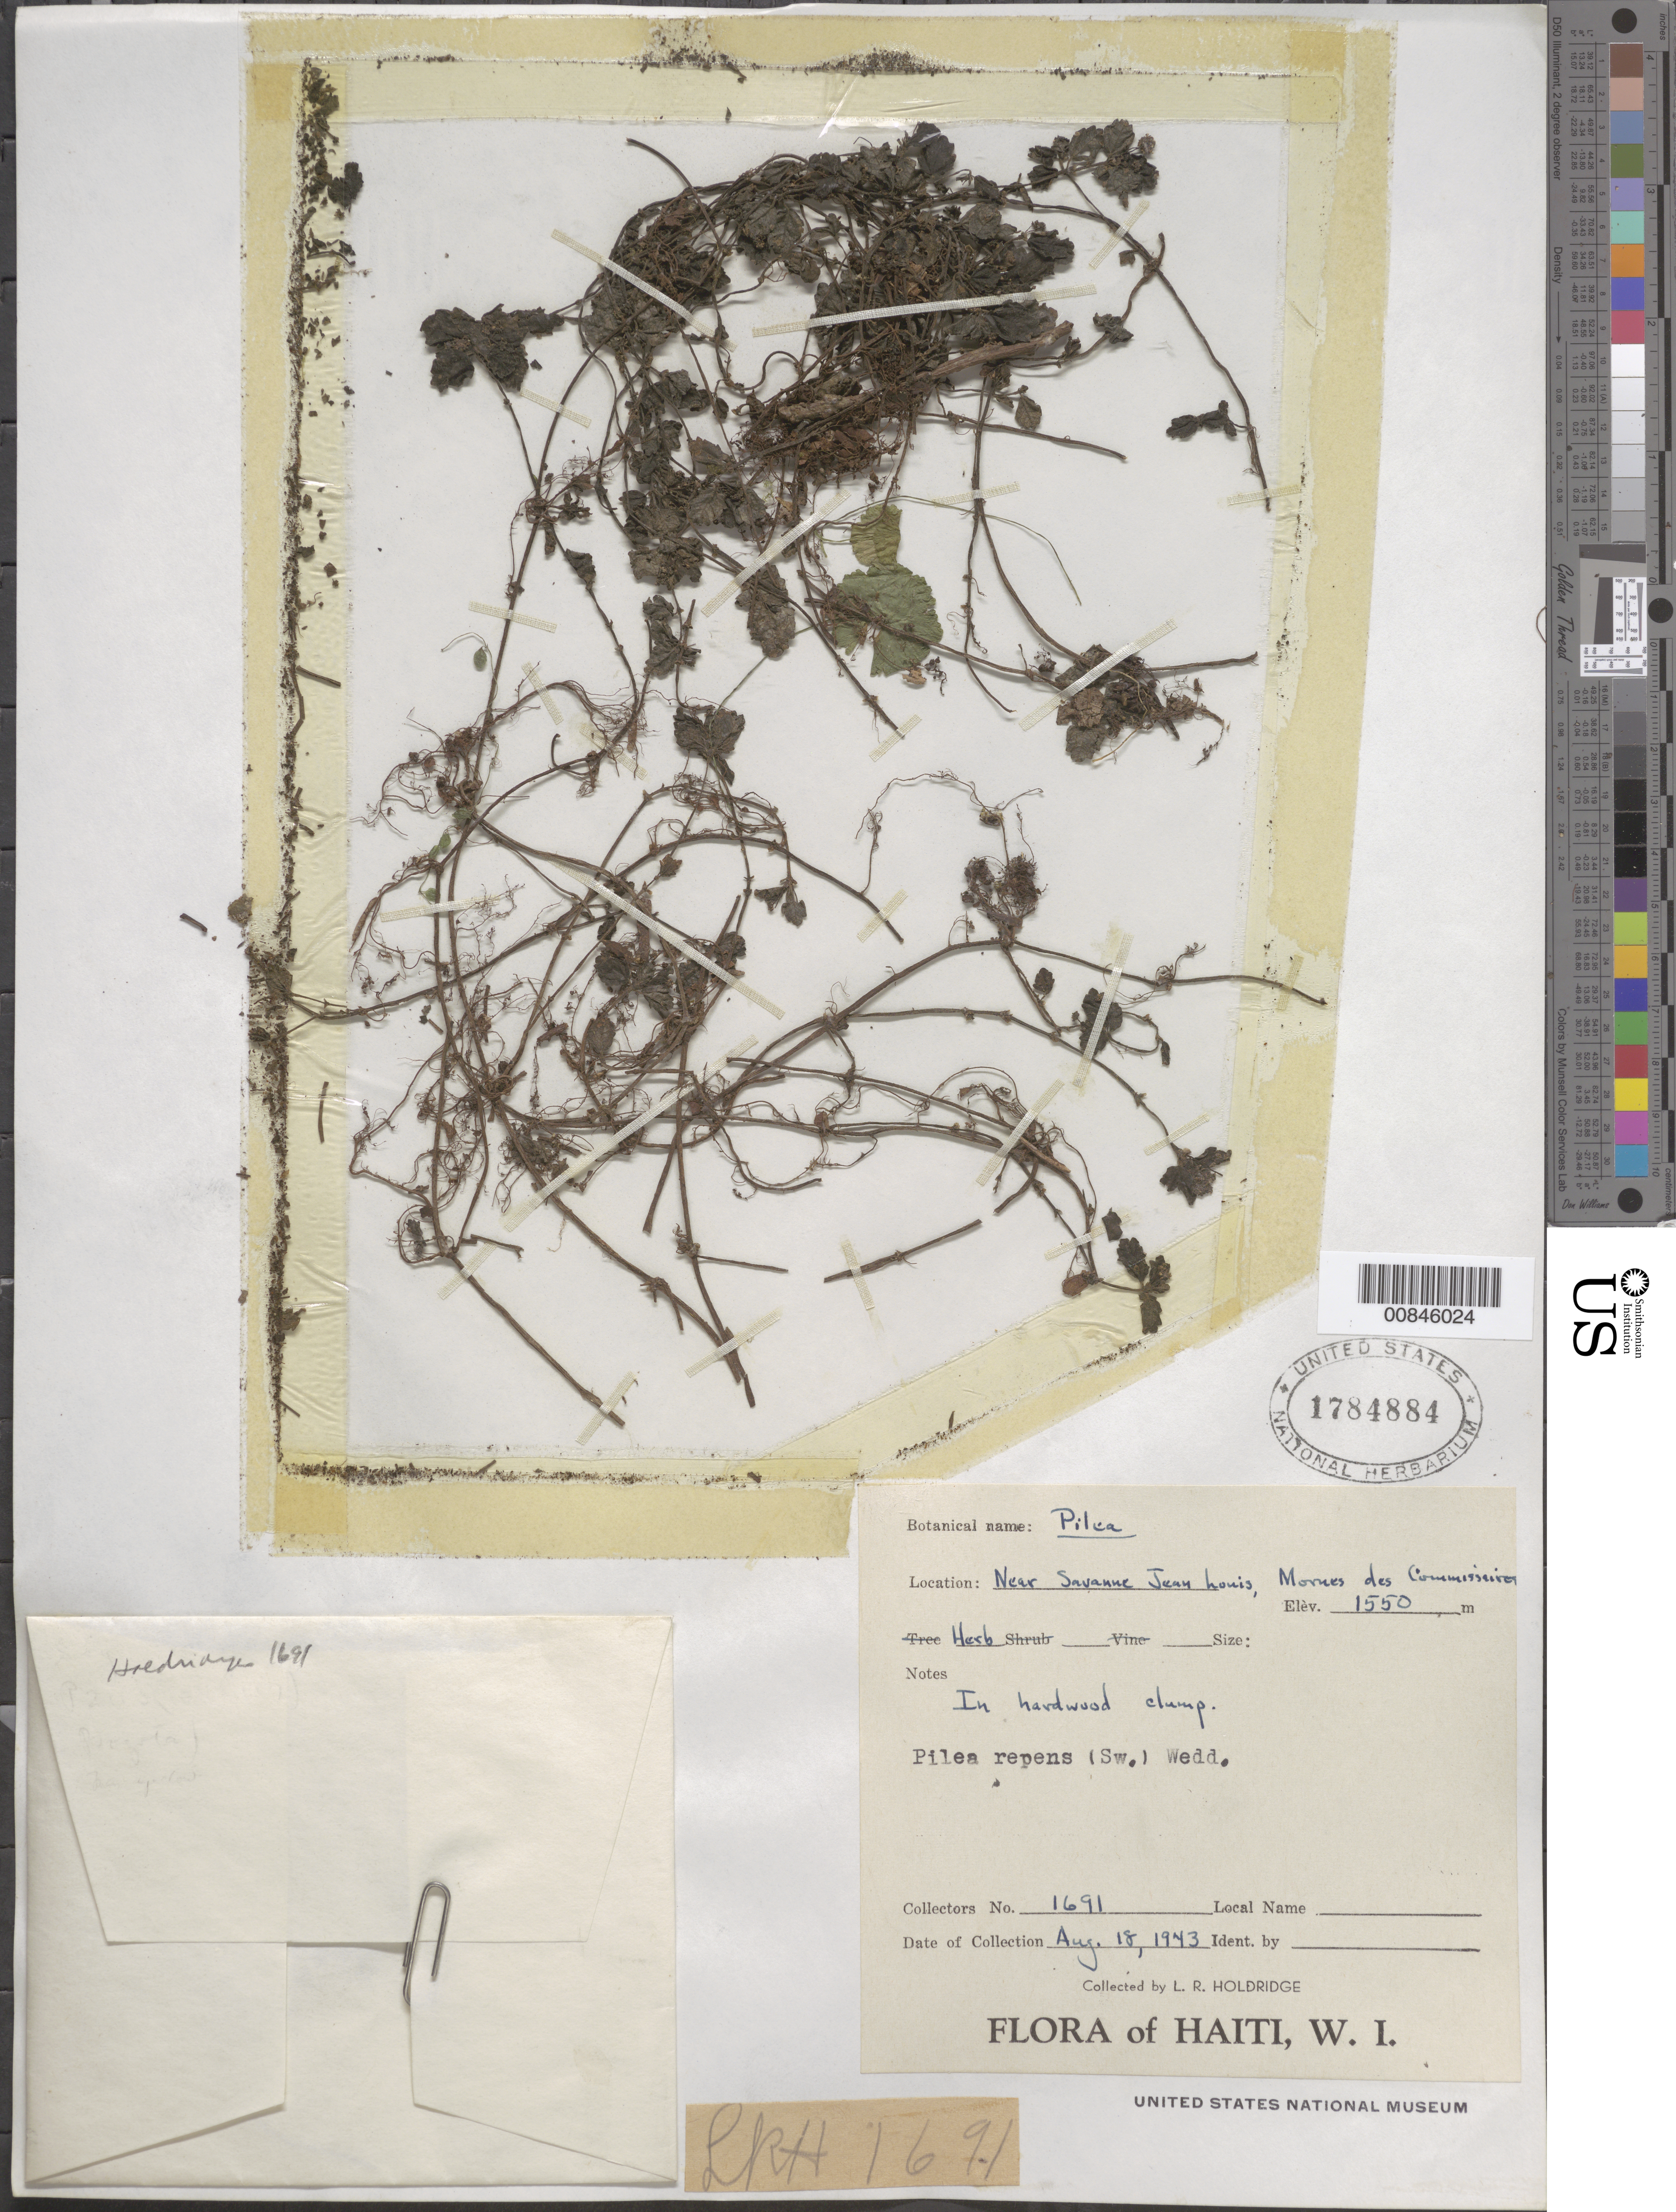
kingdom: Plantae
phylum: Tracheophyta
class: Magnoliopsida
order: Rosales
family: Urticaceae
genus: Pilea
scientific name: Pilea repens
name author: (Sw.) Wedd.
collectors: L. Holdridge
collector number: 1691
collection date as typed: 18 Aug 1943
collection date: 1943-08-18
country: Haiti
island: Hispaniola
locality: Near Savanne Jean Louis, Mornes des Commissaires.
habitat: In hardwood clump.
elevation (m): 1550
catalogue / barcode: US 1784884